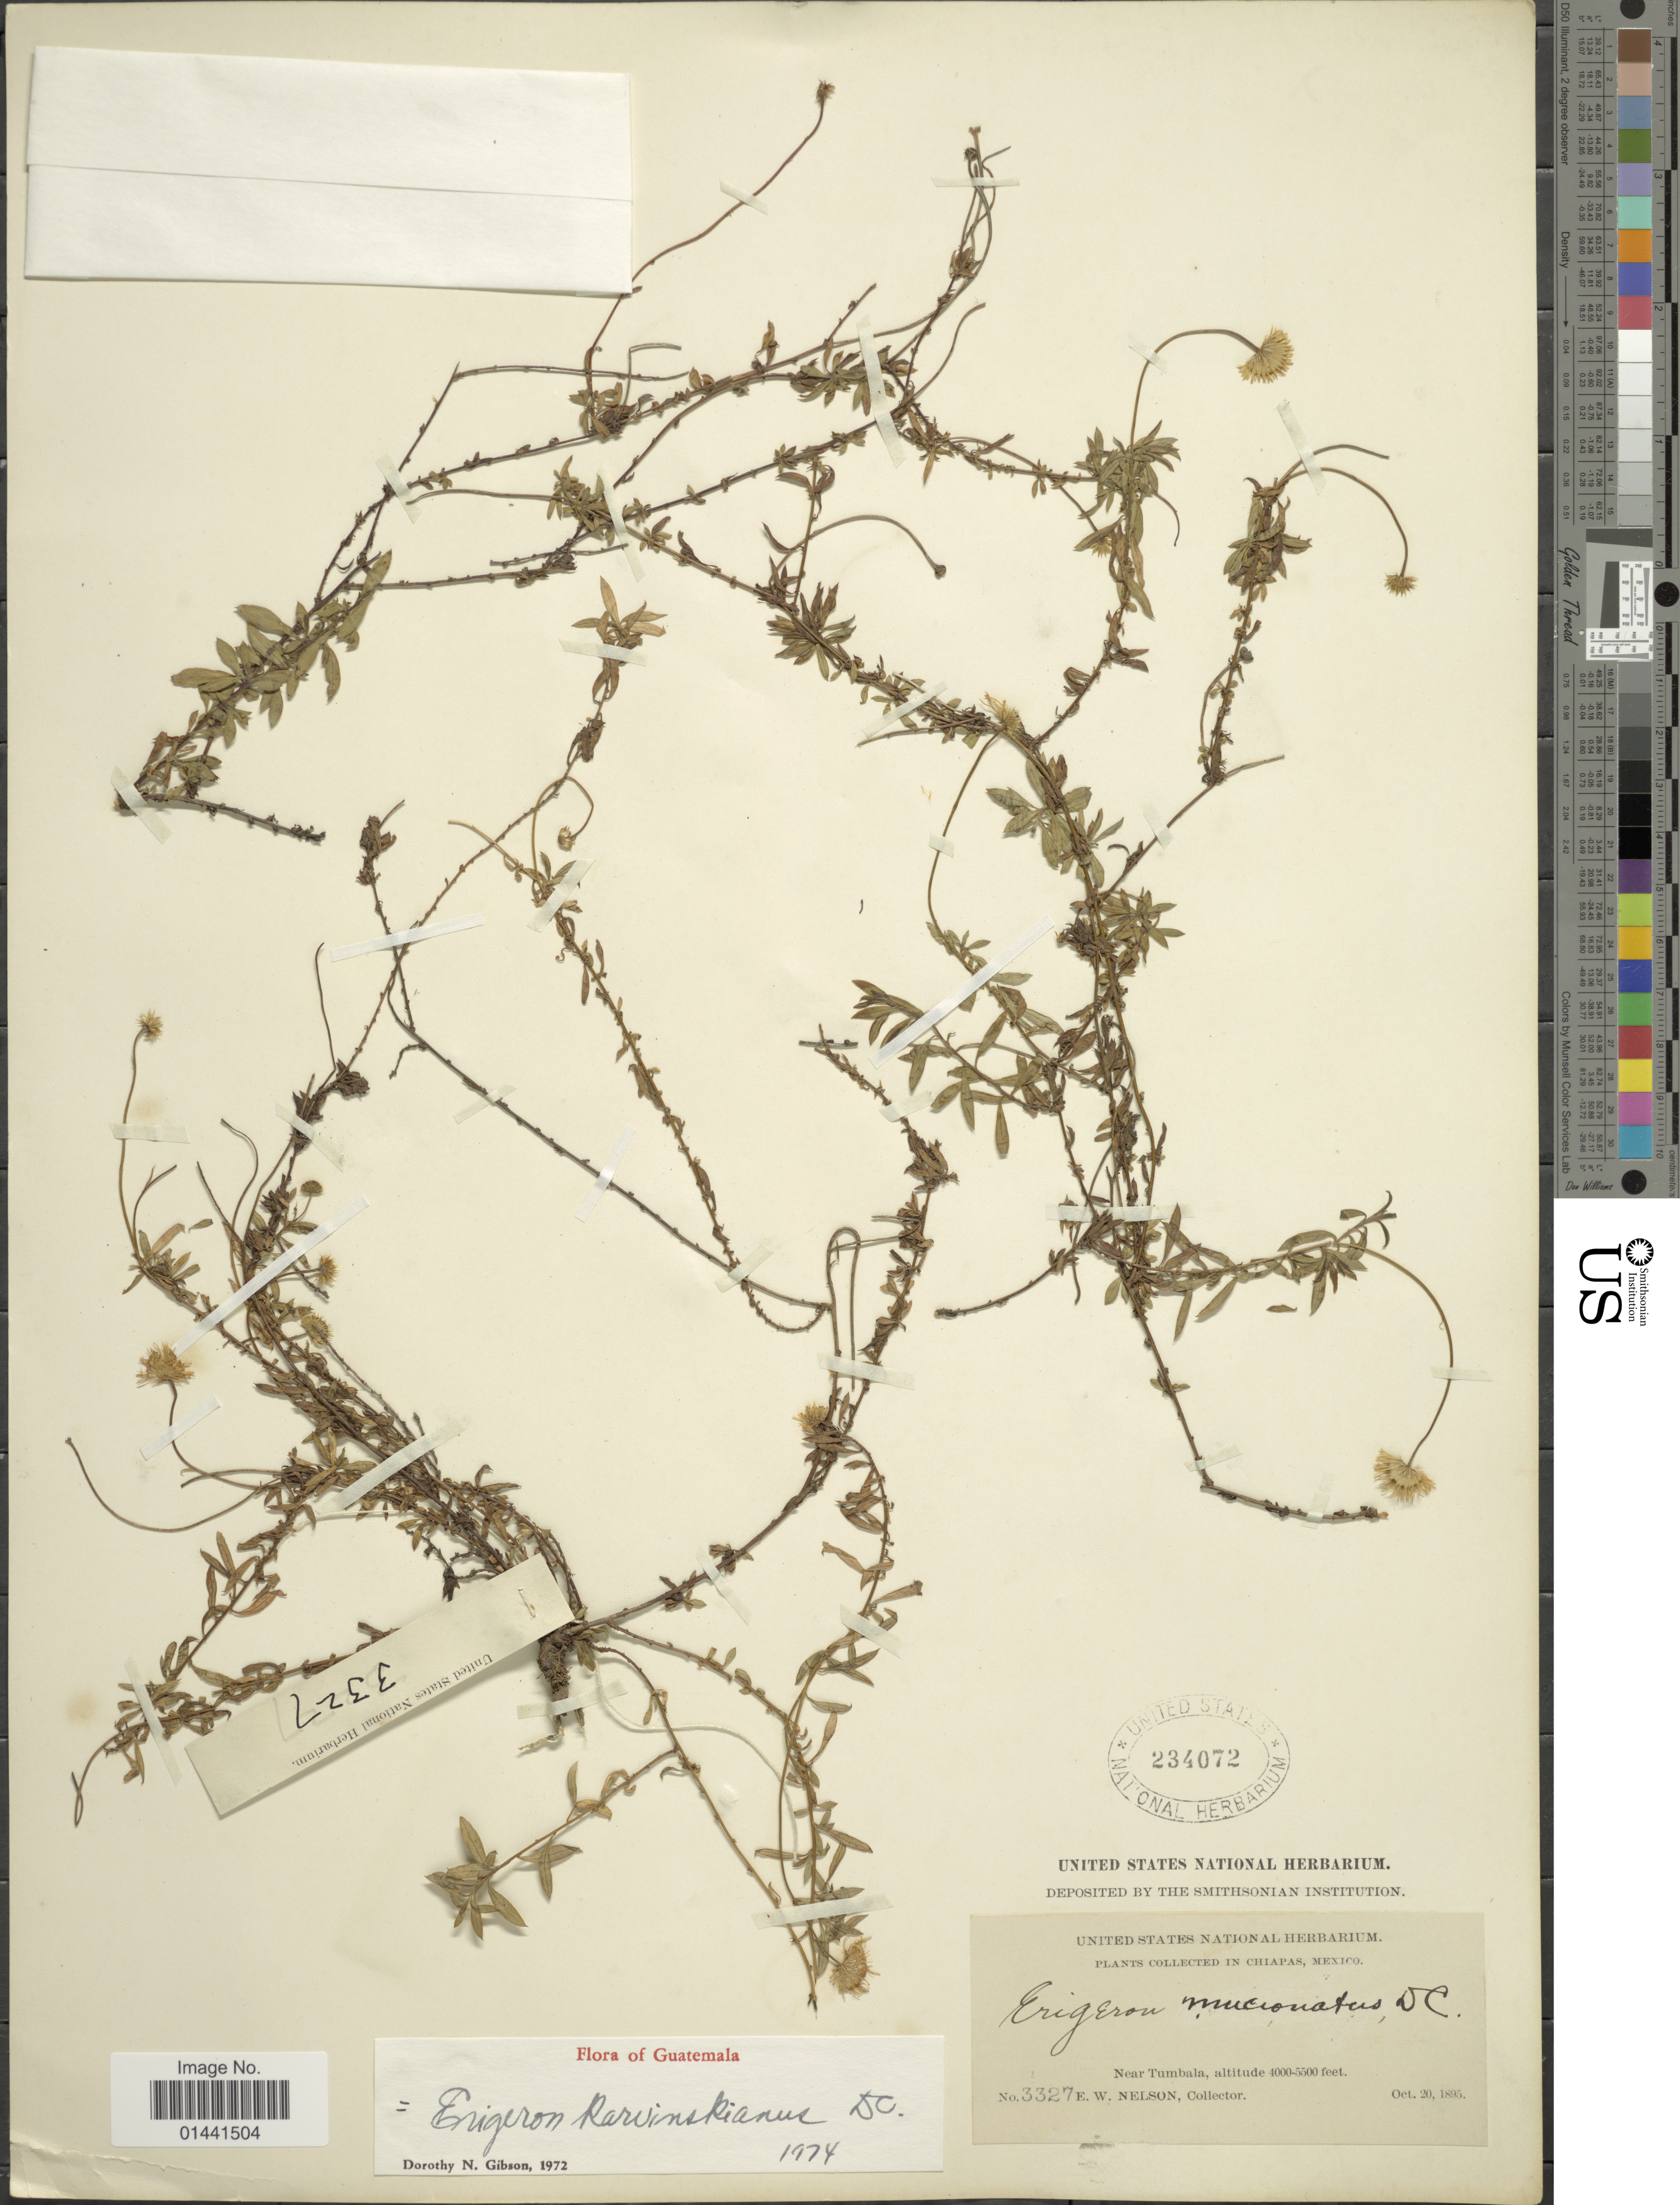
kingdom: Plantae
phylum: Tracheophyta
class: Magnoliopsida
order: Asterales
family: Asteraceae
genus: Erigeron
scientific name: Erigeron karvinskianus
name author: DC.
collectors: E. W. Nelson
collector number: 3327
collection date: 1895-10-20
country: Mexico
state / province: Chiapas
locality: Near Tumbala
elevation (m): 1219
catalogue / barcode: US 234072